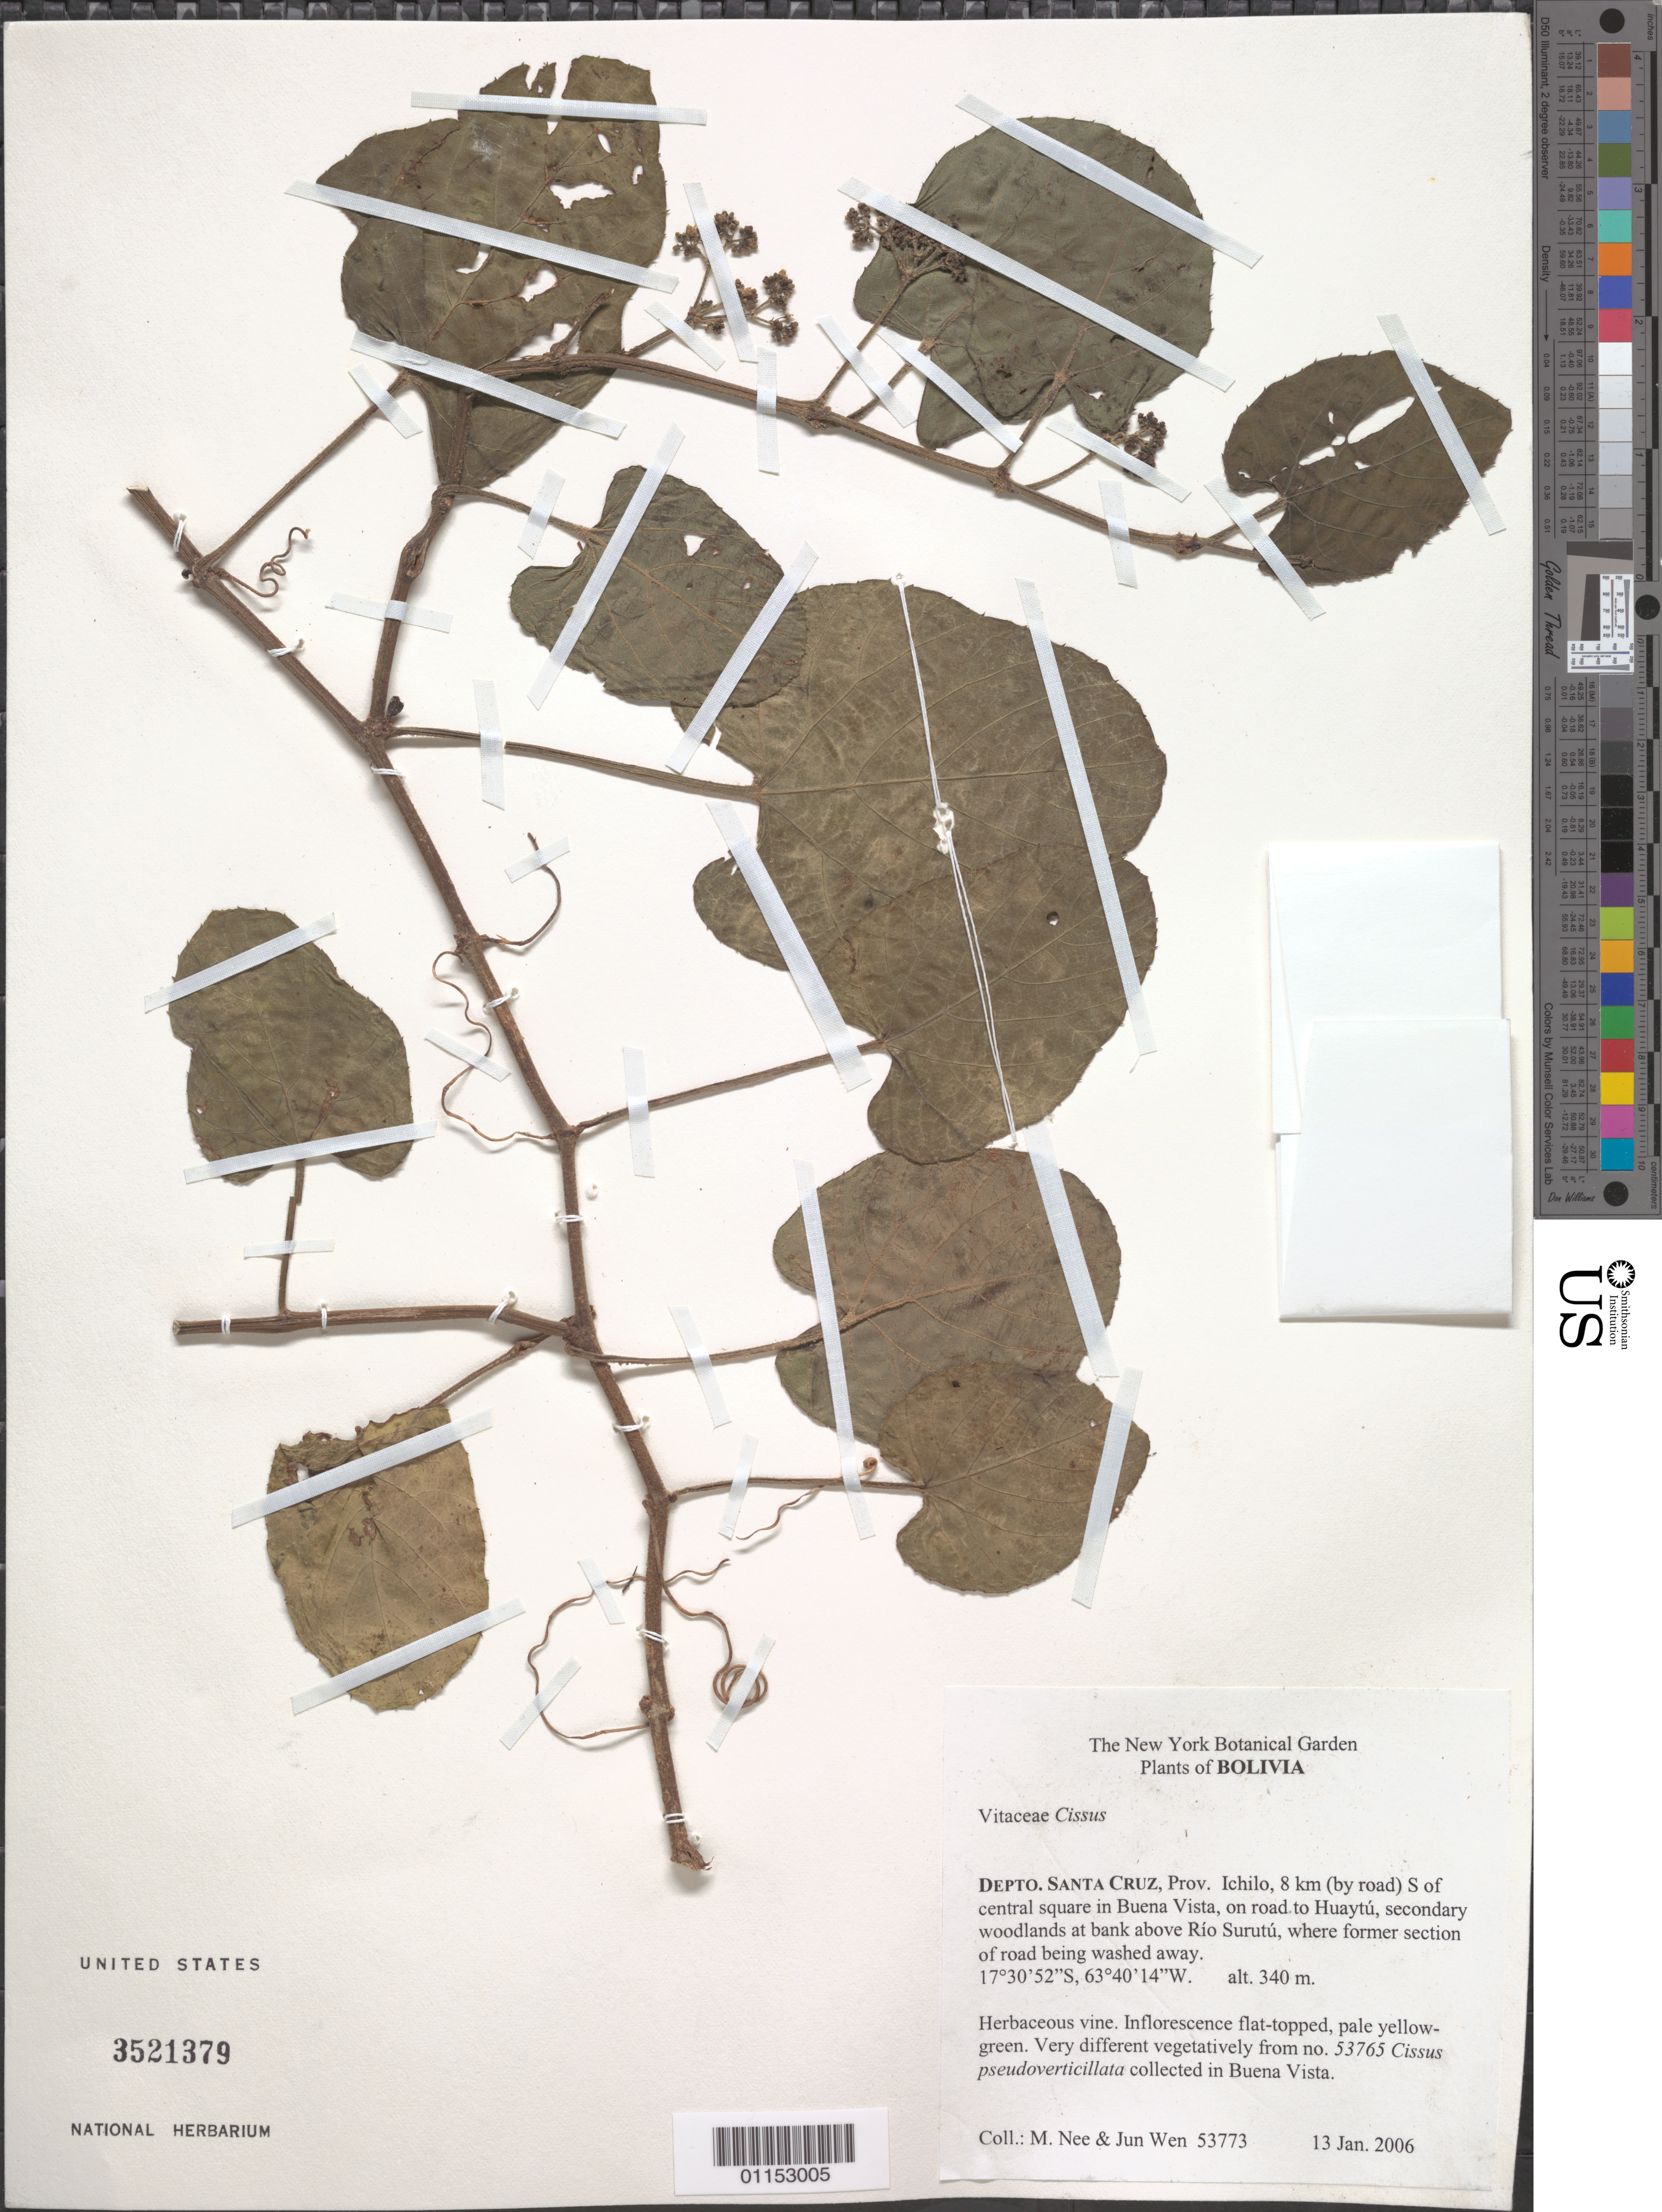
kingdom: Plantae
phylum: Tracheophyta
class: Magnoliopsida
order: Vitales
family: Vitaceae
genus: Cissus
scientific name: Cissus sp.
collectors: M. Nee & J. Wen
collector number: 53773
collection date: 2006-01-13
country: Bolivia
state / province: Santa Cruz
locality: Prov. Ichilo, 8 km (by Rd) S of central square in Buena Vista, on Rd to Huaytu.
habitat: Secondary woodlands at bank. Herbaceous vine.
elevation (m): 340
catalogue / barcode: US 3521379